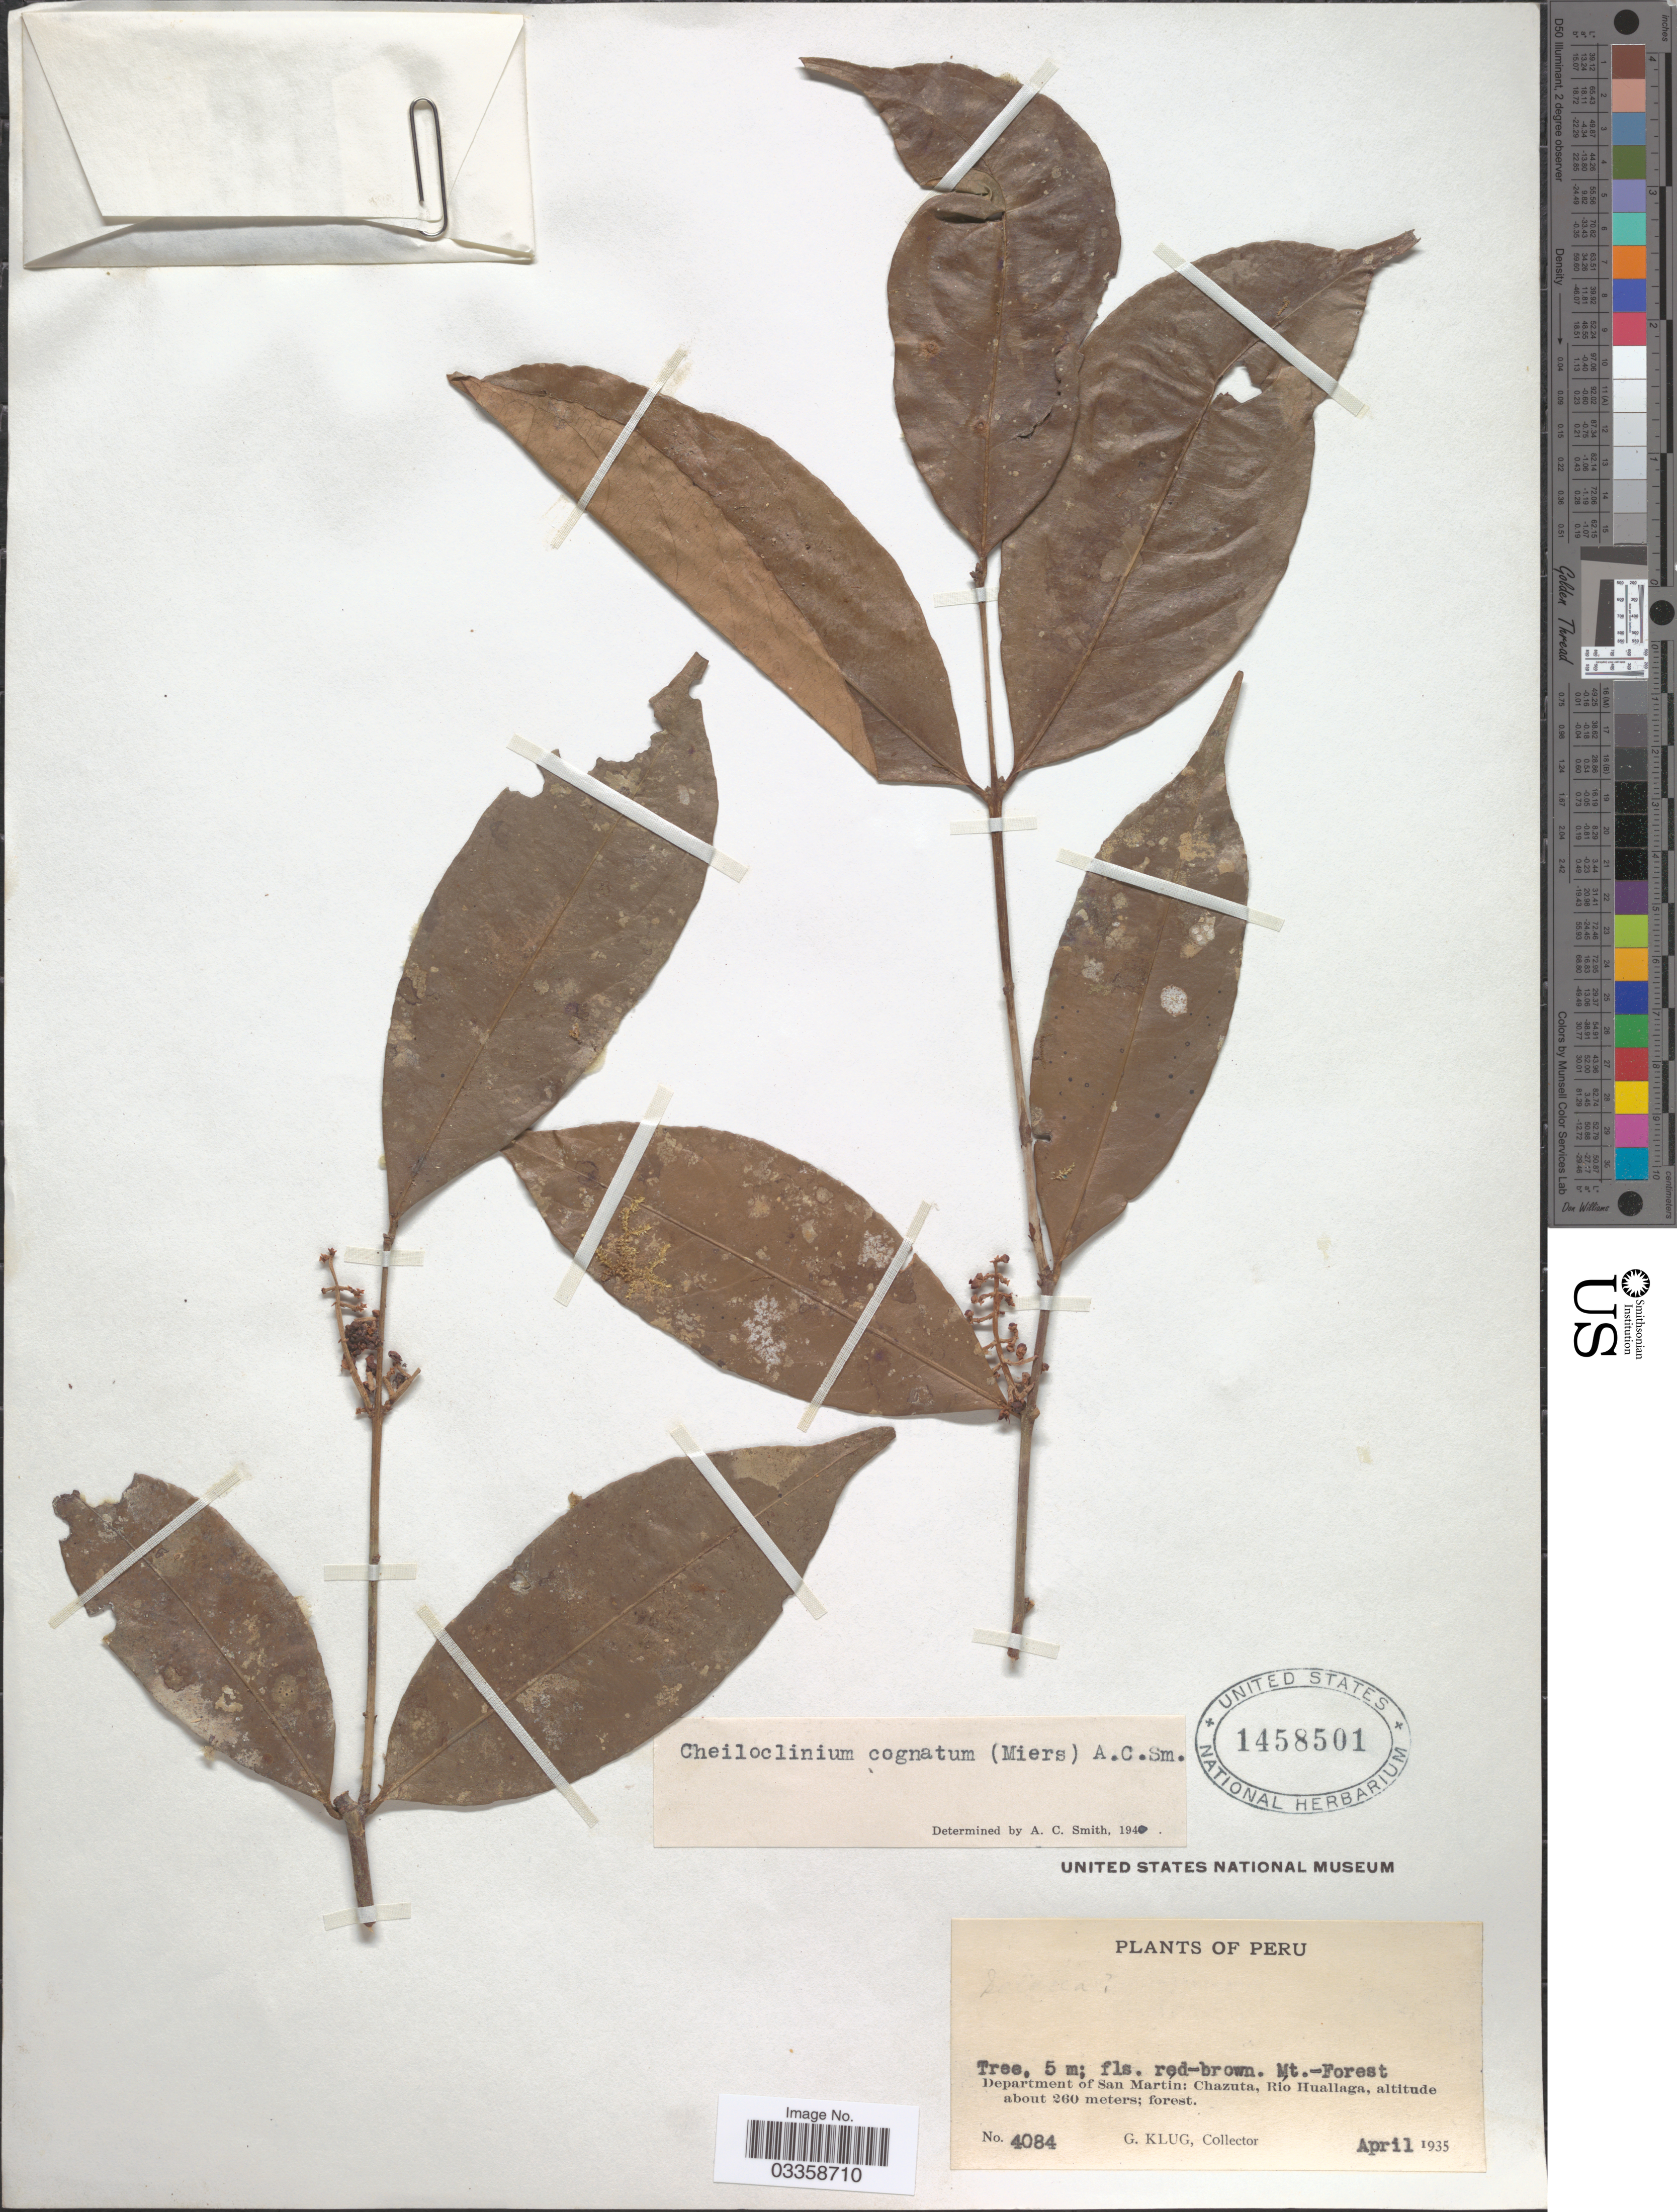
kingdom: Plantae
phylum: Tracheophyta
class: Magnoliopsida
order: Celastrales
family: Celastraceae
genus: Cheiloclinium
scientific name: Cheiloclinium cognatum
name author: (Miers) A.C. Sm.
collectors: G. Klug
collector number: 4084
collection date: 1935-04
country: Peru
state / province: San Martín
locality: Department of San Martín: Chazuta, Río Huallaga.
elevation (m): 260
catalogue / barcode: US 1458501